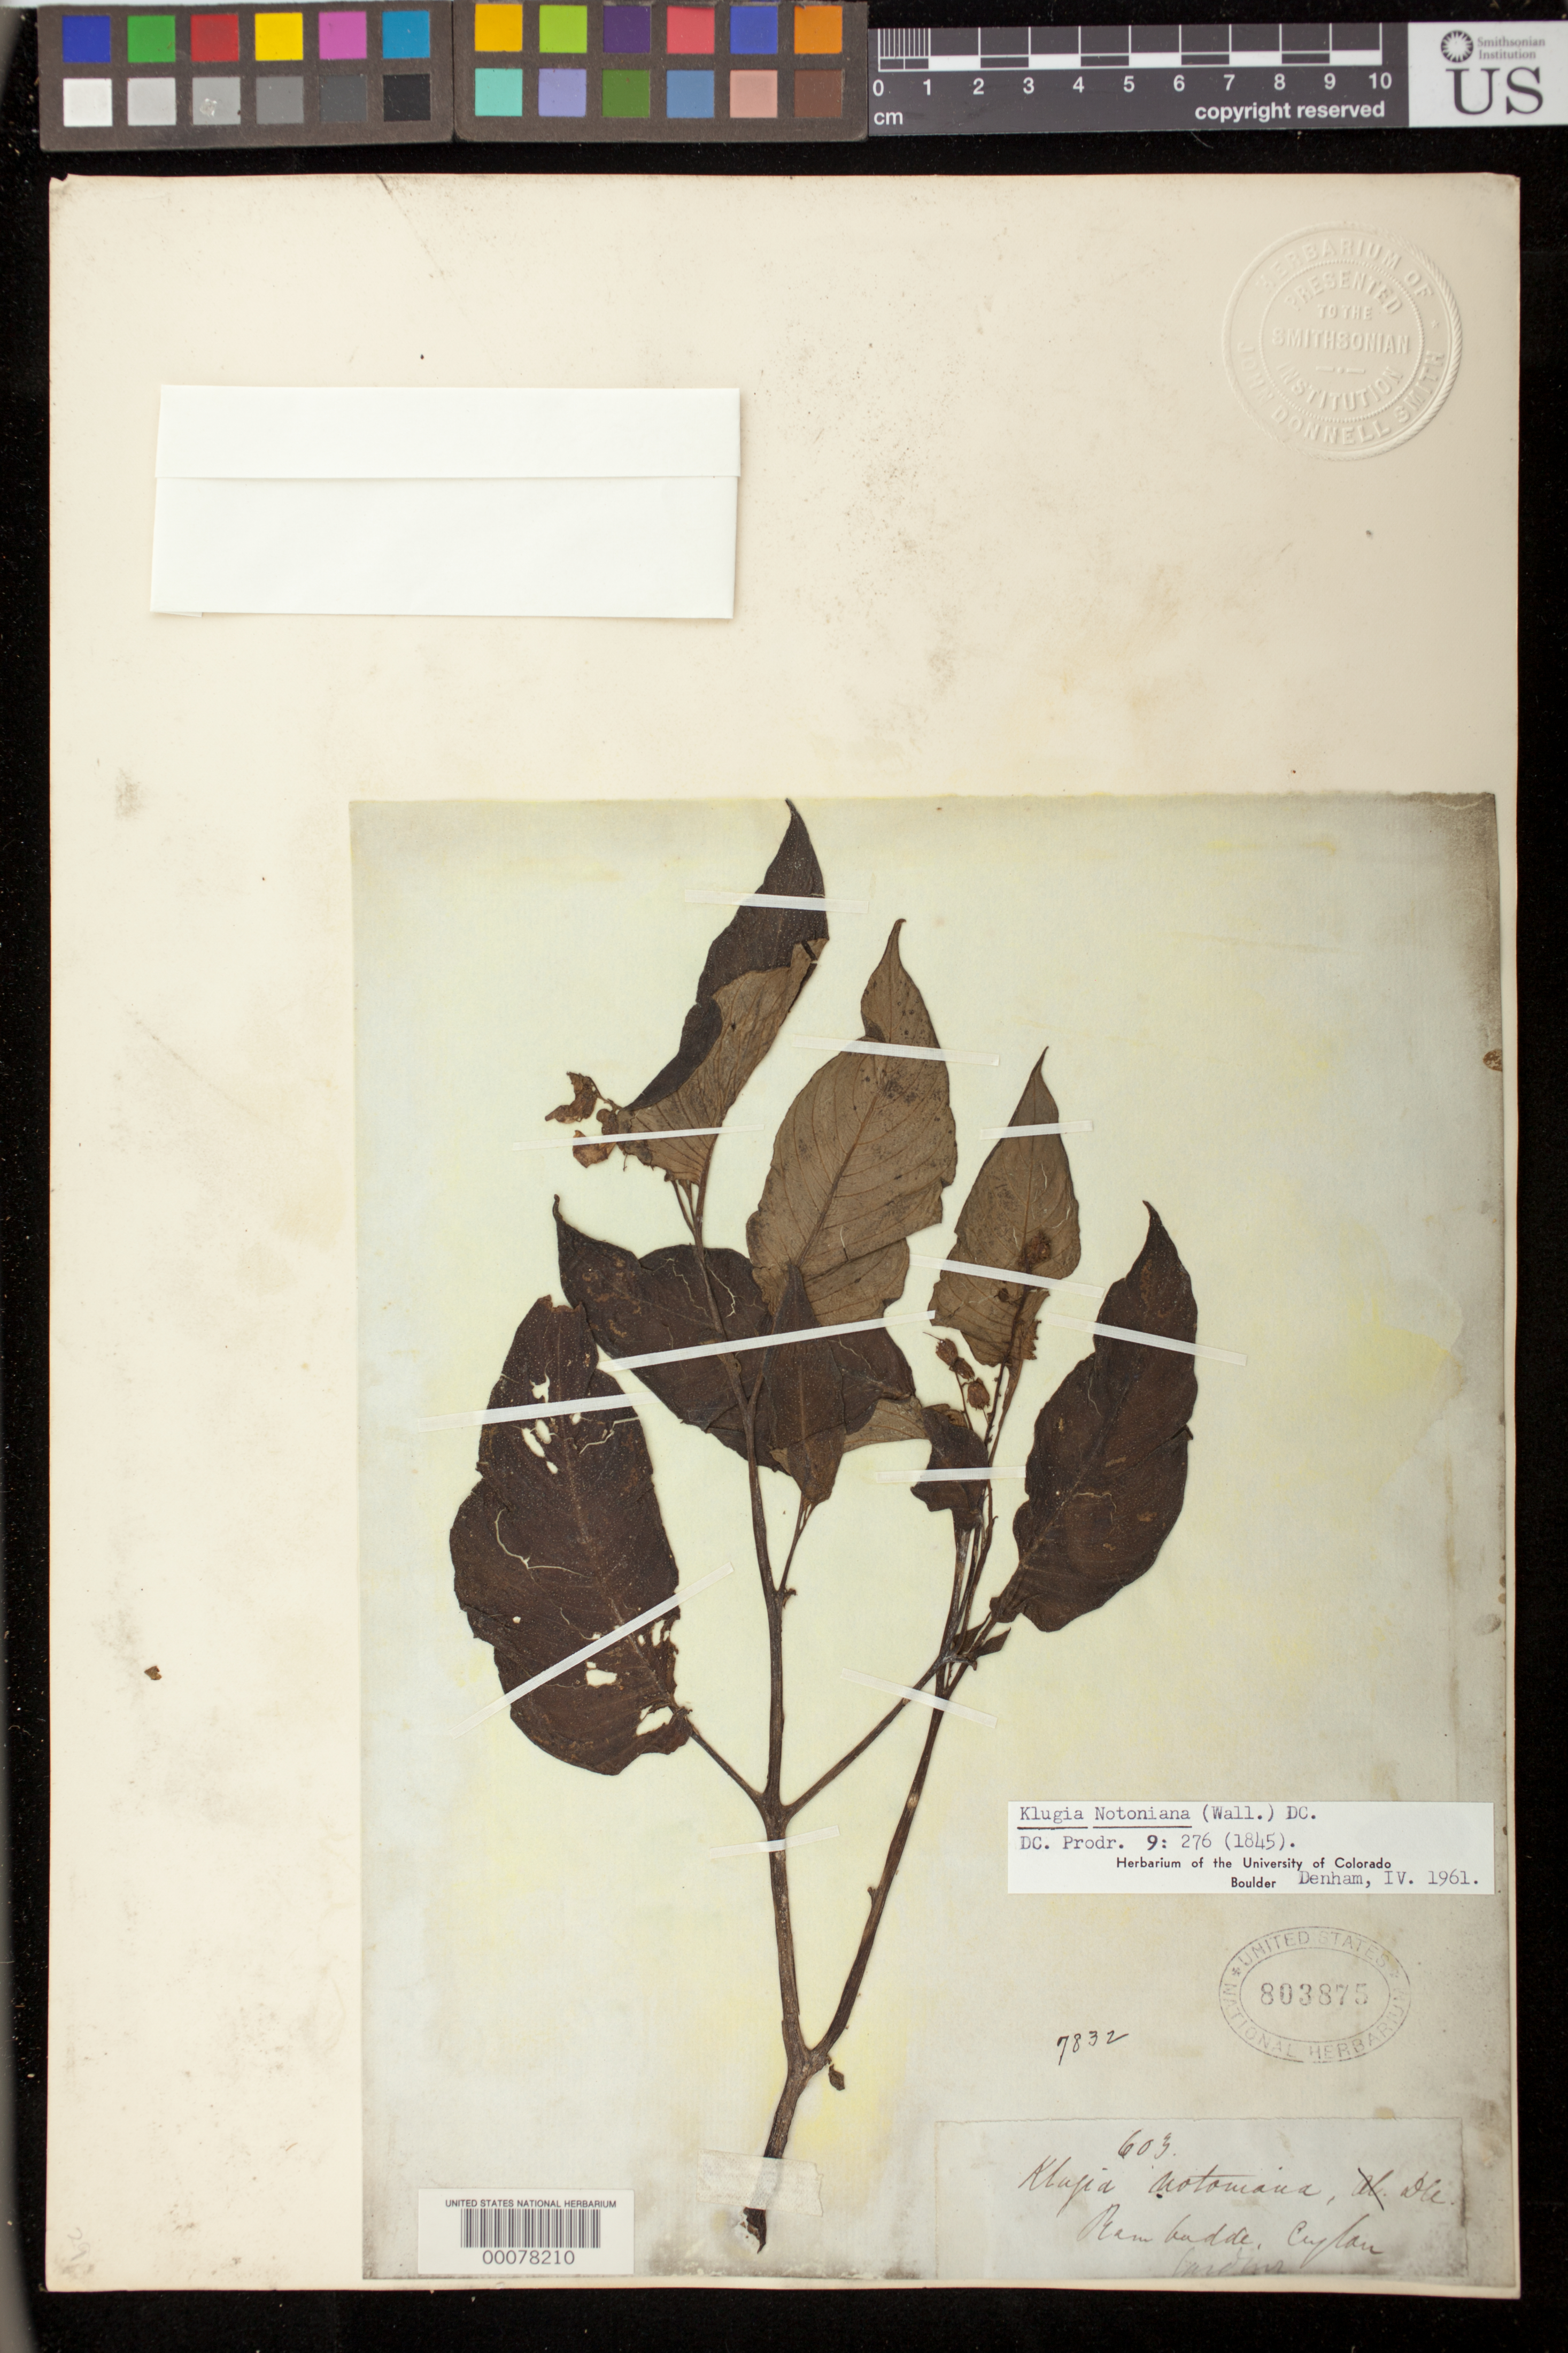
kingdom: Plantae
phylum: Tracheophyta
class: Magnoliopsida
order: Lamiales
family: Gesneriaceae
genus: Rhynchoglossum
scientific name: Rhynchoglossum notonianum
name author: (Wall.) B.L. Burtt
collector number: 603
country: Sri Lanka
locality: Rambudde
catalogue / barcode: US 803875